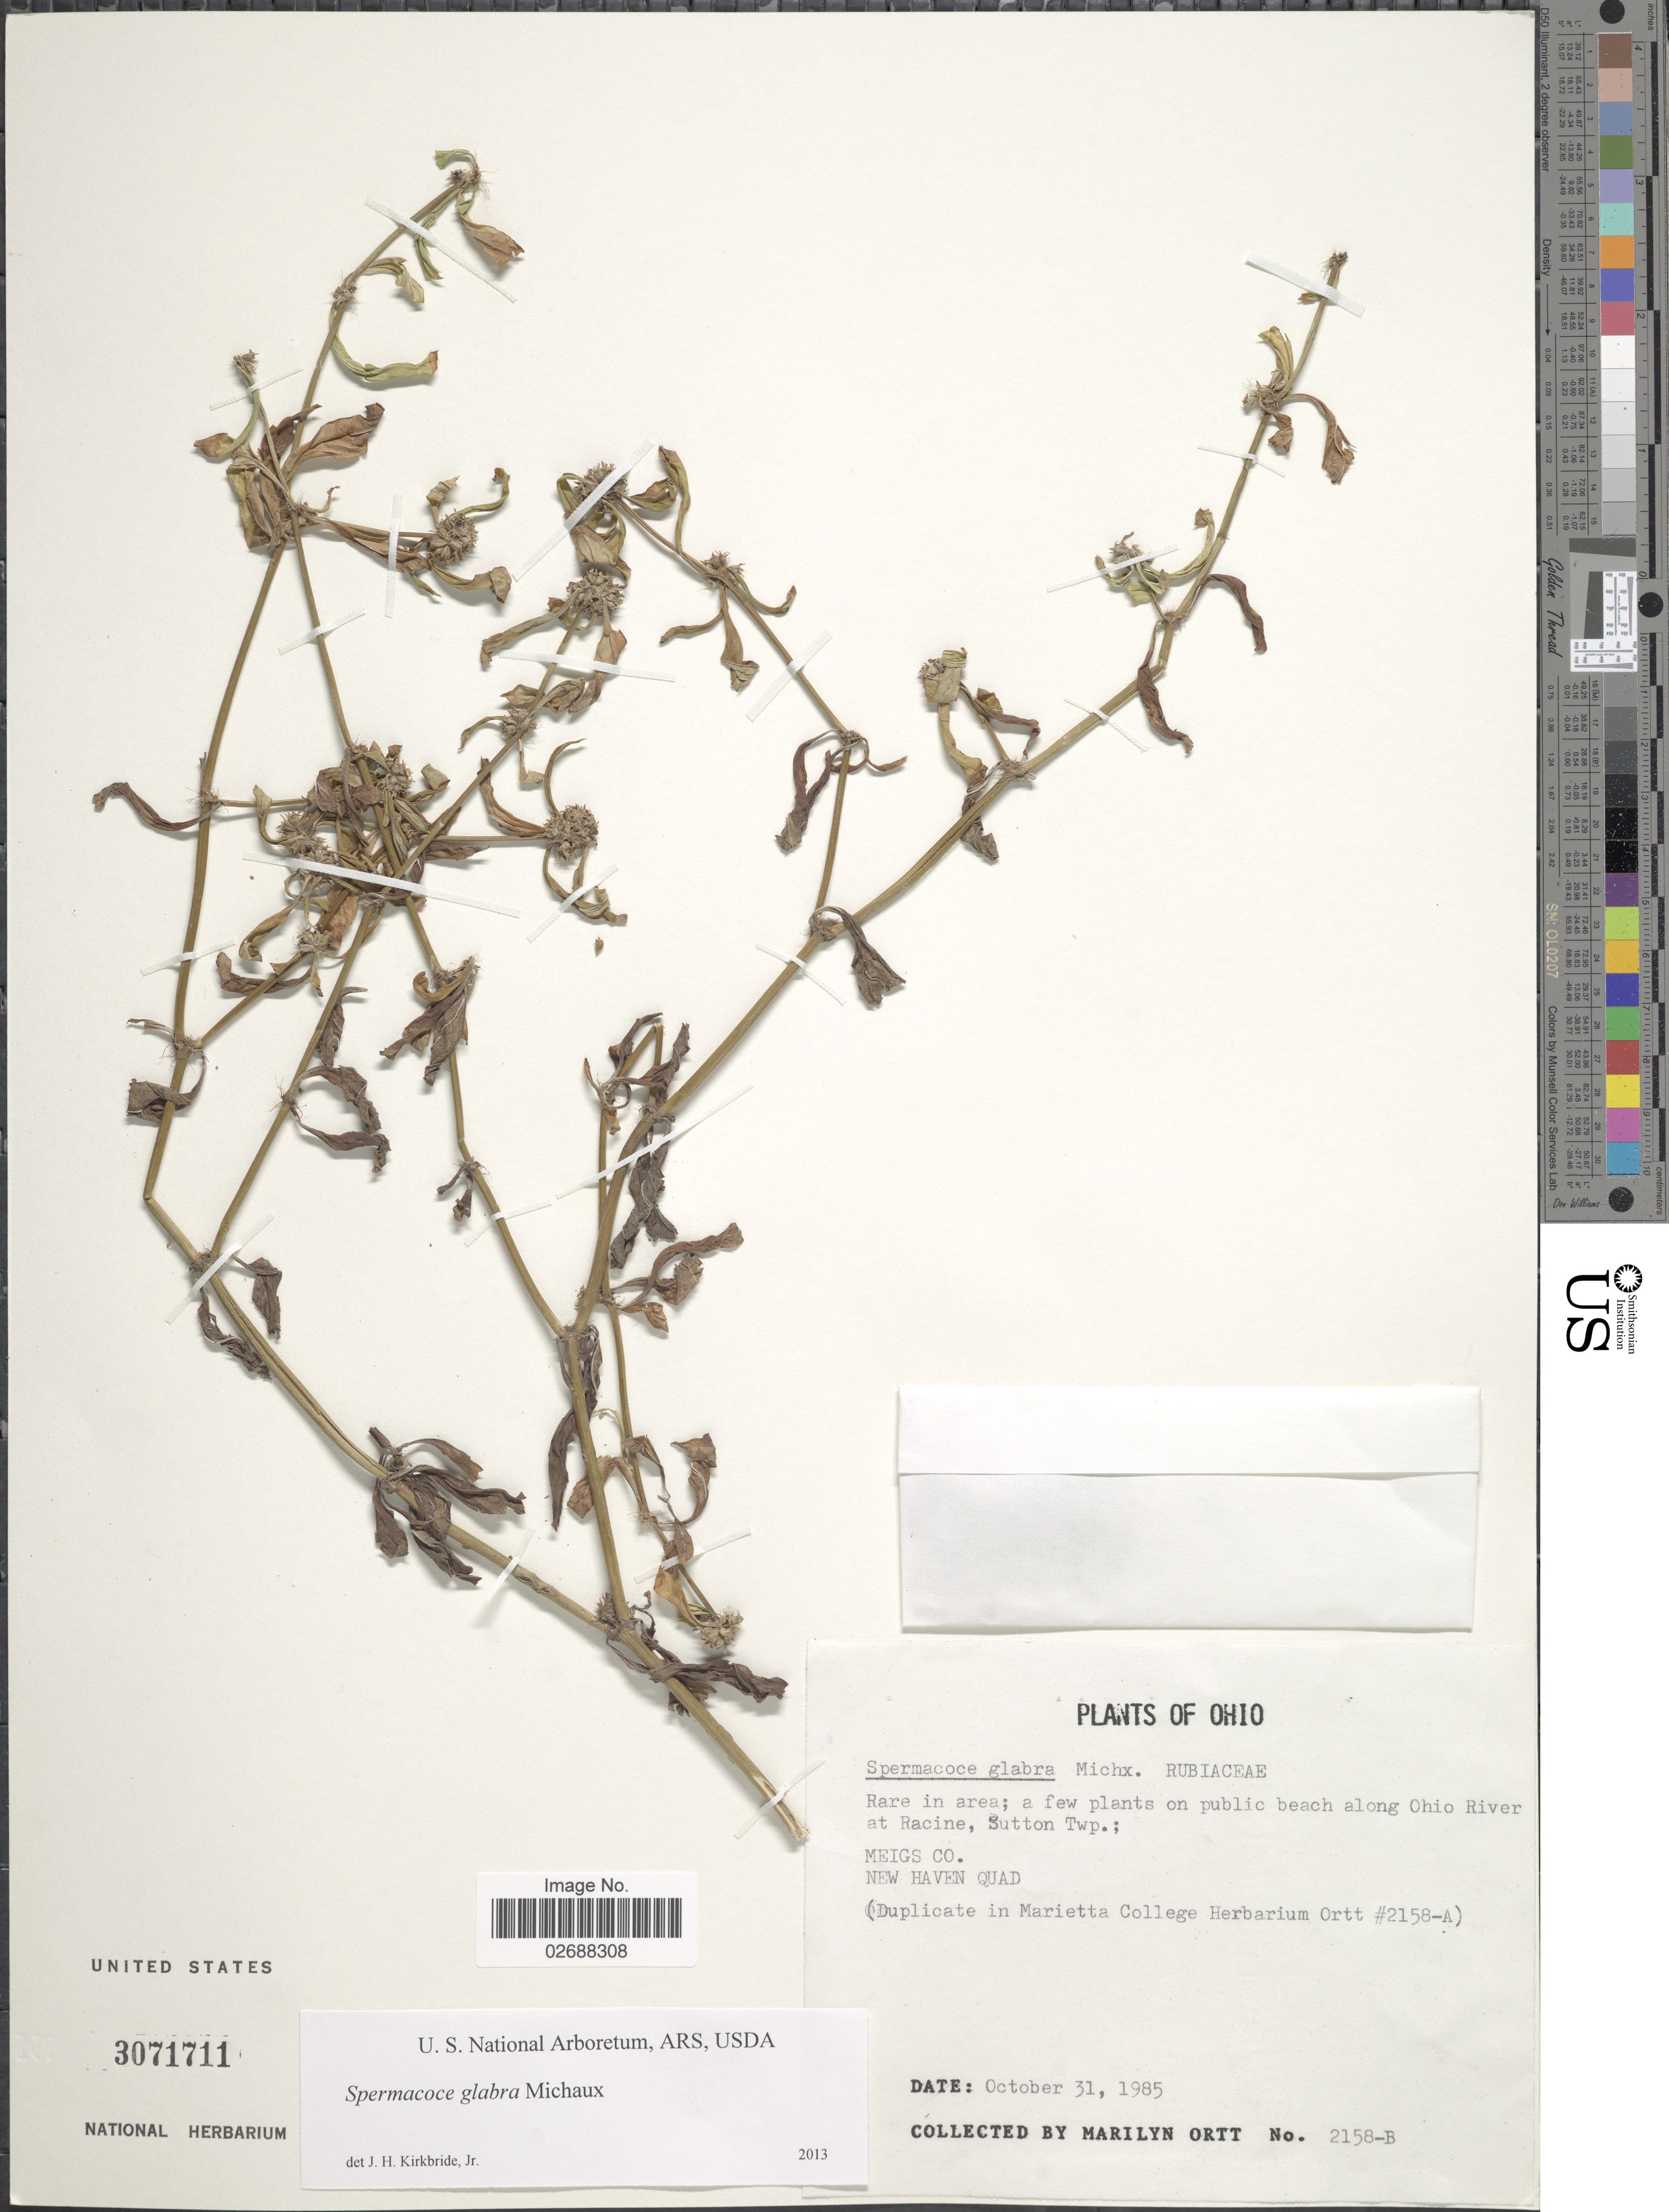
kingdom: Plantae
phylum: Tracheophyta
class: Magnoliopsida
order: Gentianales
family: Rubiaceae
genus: Spermacoce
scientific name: Spermacoce glabra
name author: Michx.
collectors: M. Ortt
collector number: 2158-B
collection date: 1985-10-31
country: United States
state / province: Ohio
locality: Meigs Co. New Haven Quad. Along Ohio River at Racine, Sutton Twp.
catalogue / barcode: US 3071711